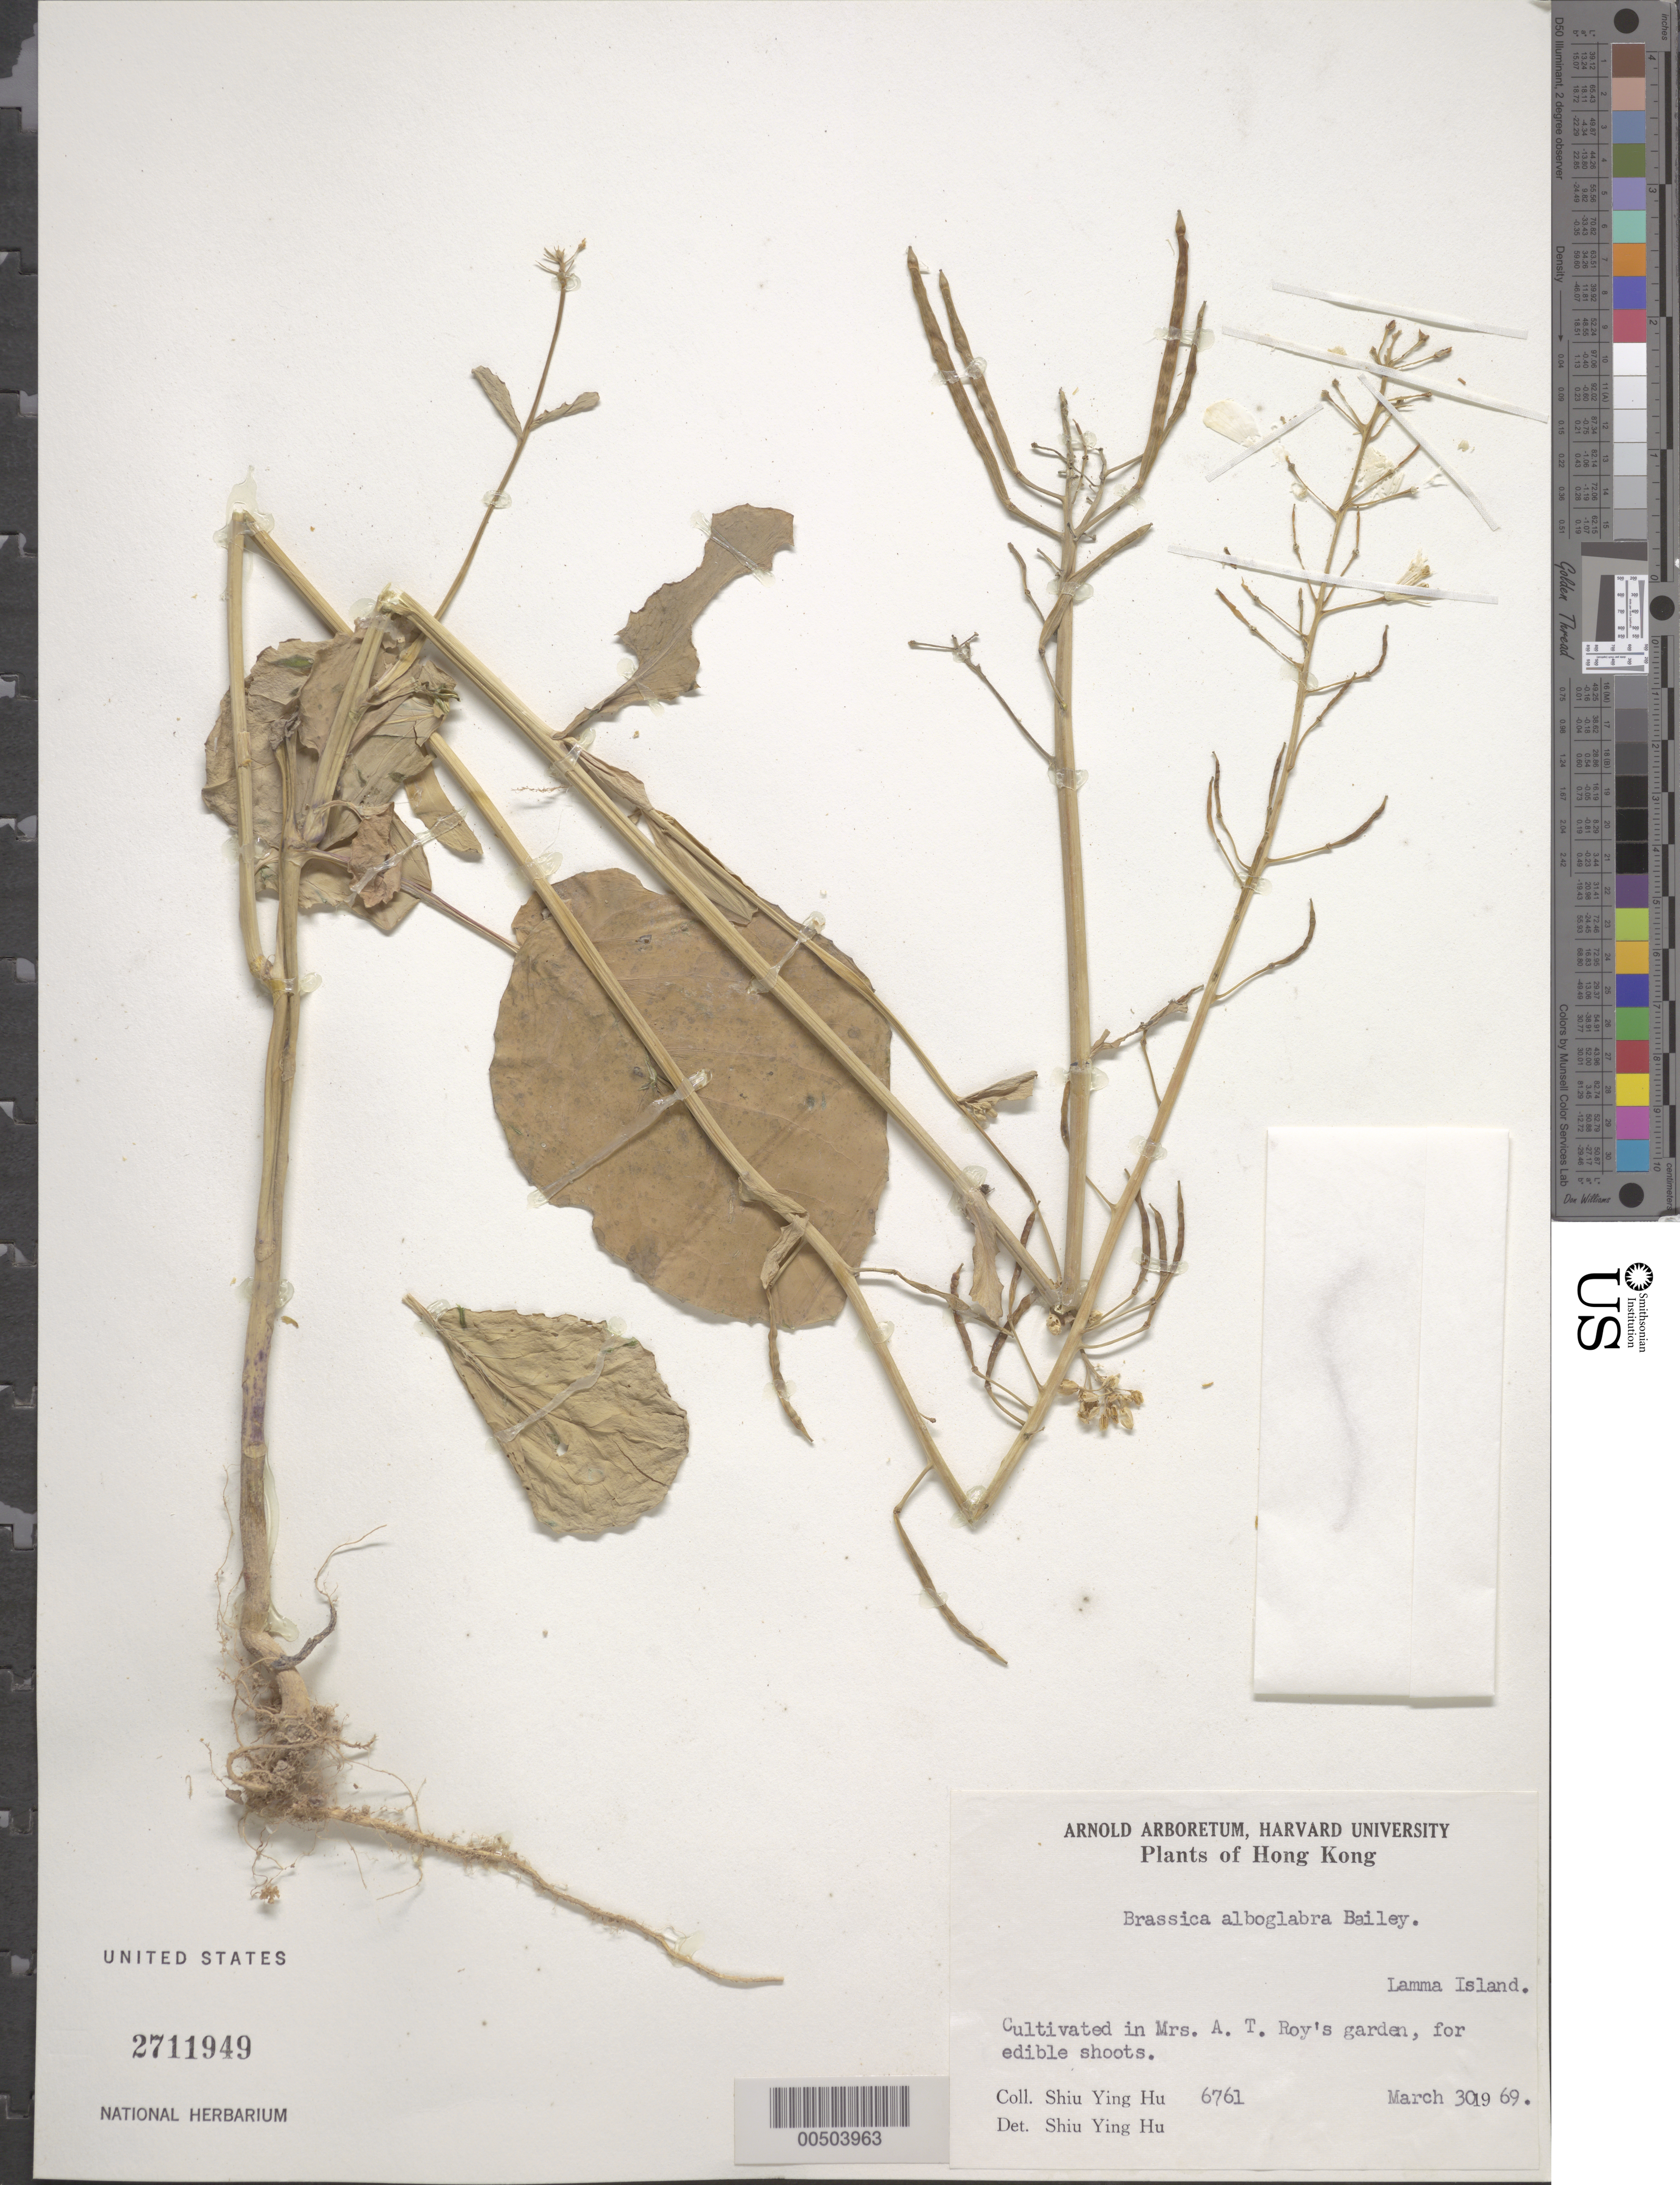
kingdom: Plantae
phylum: Tracheophyta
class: Magnoliopsida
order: Brassicales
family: Brassicaceae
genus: Brassica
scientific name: Brassica alboglabra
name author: L.H. Bailey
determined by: Hu, S. Y.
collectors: S. Y. Hu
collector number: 6761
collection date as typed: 30 Mar 1969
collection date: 1969-03-30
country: China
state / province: Hong Kong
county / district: New Territories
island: Lamma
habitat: Cultivated in Mrs. A. T. Roy's garden, for edible shoots.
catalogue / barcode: US 2711949